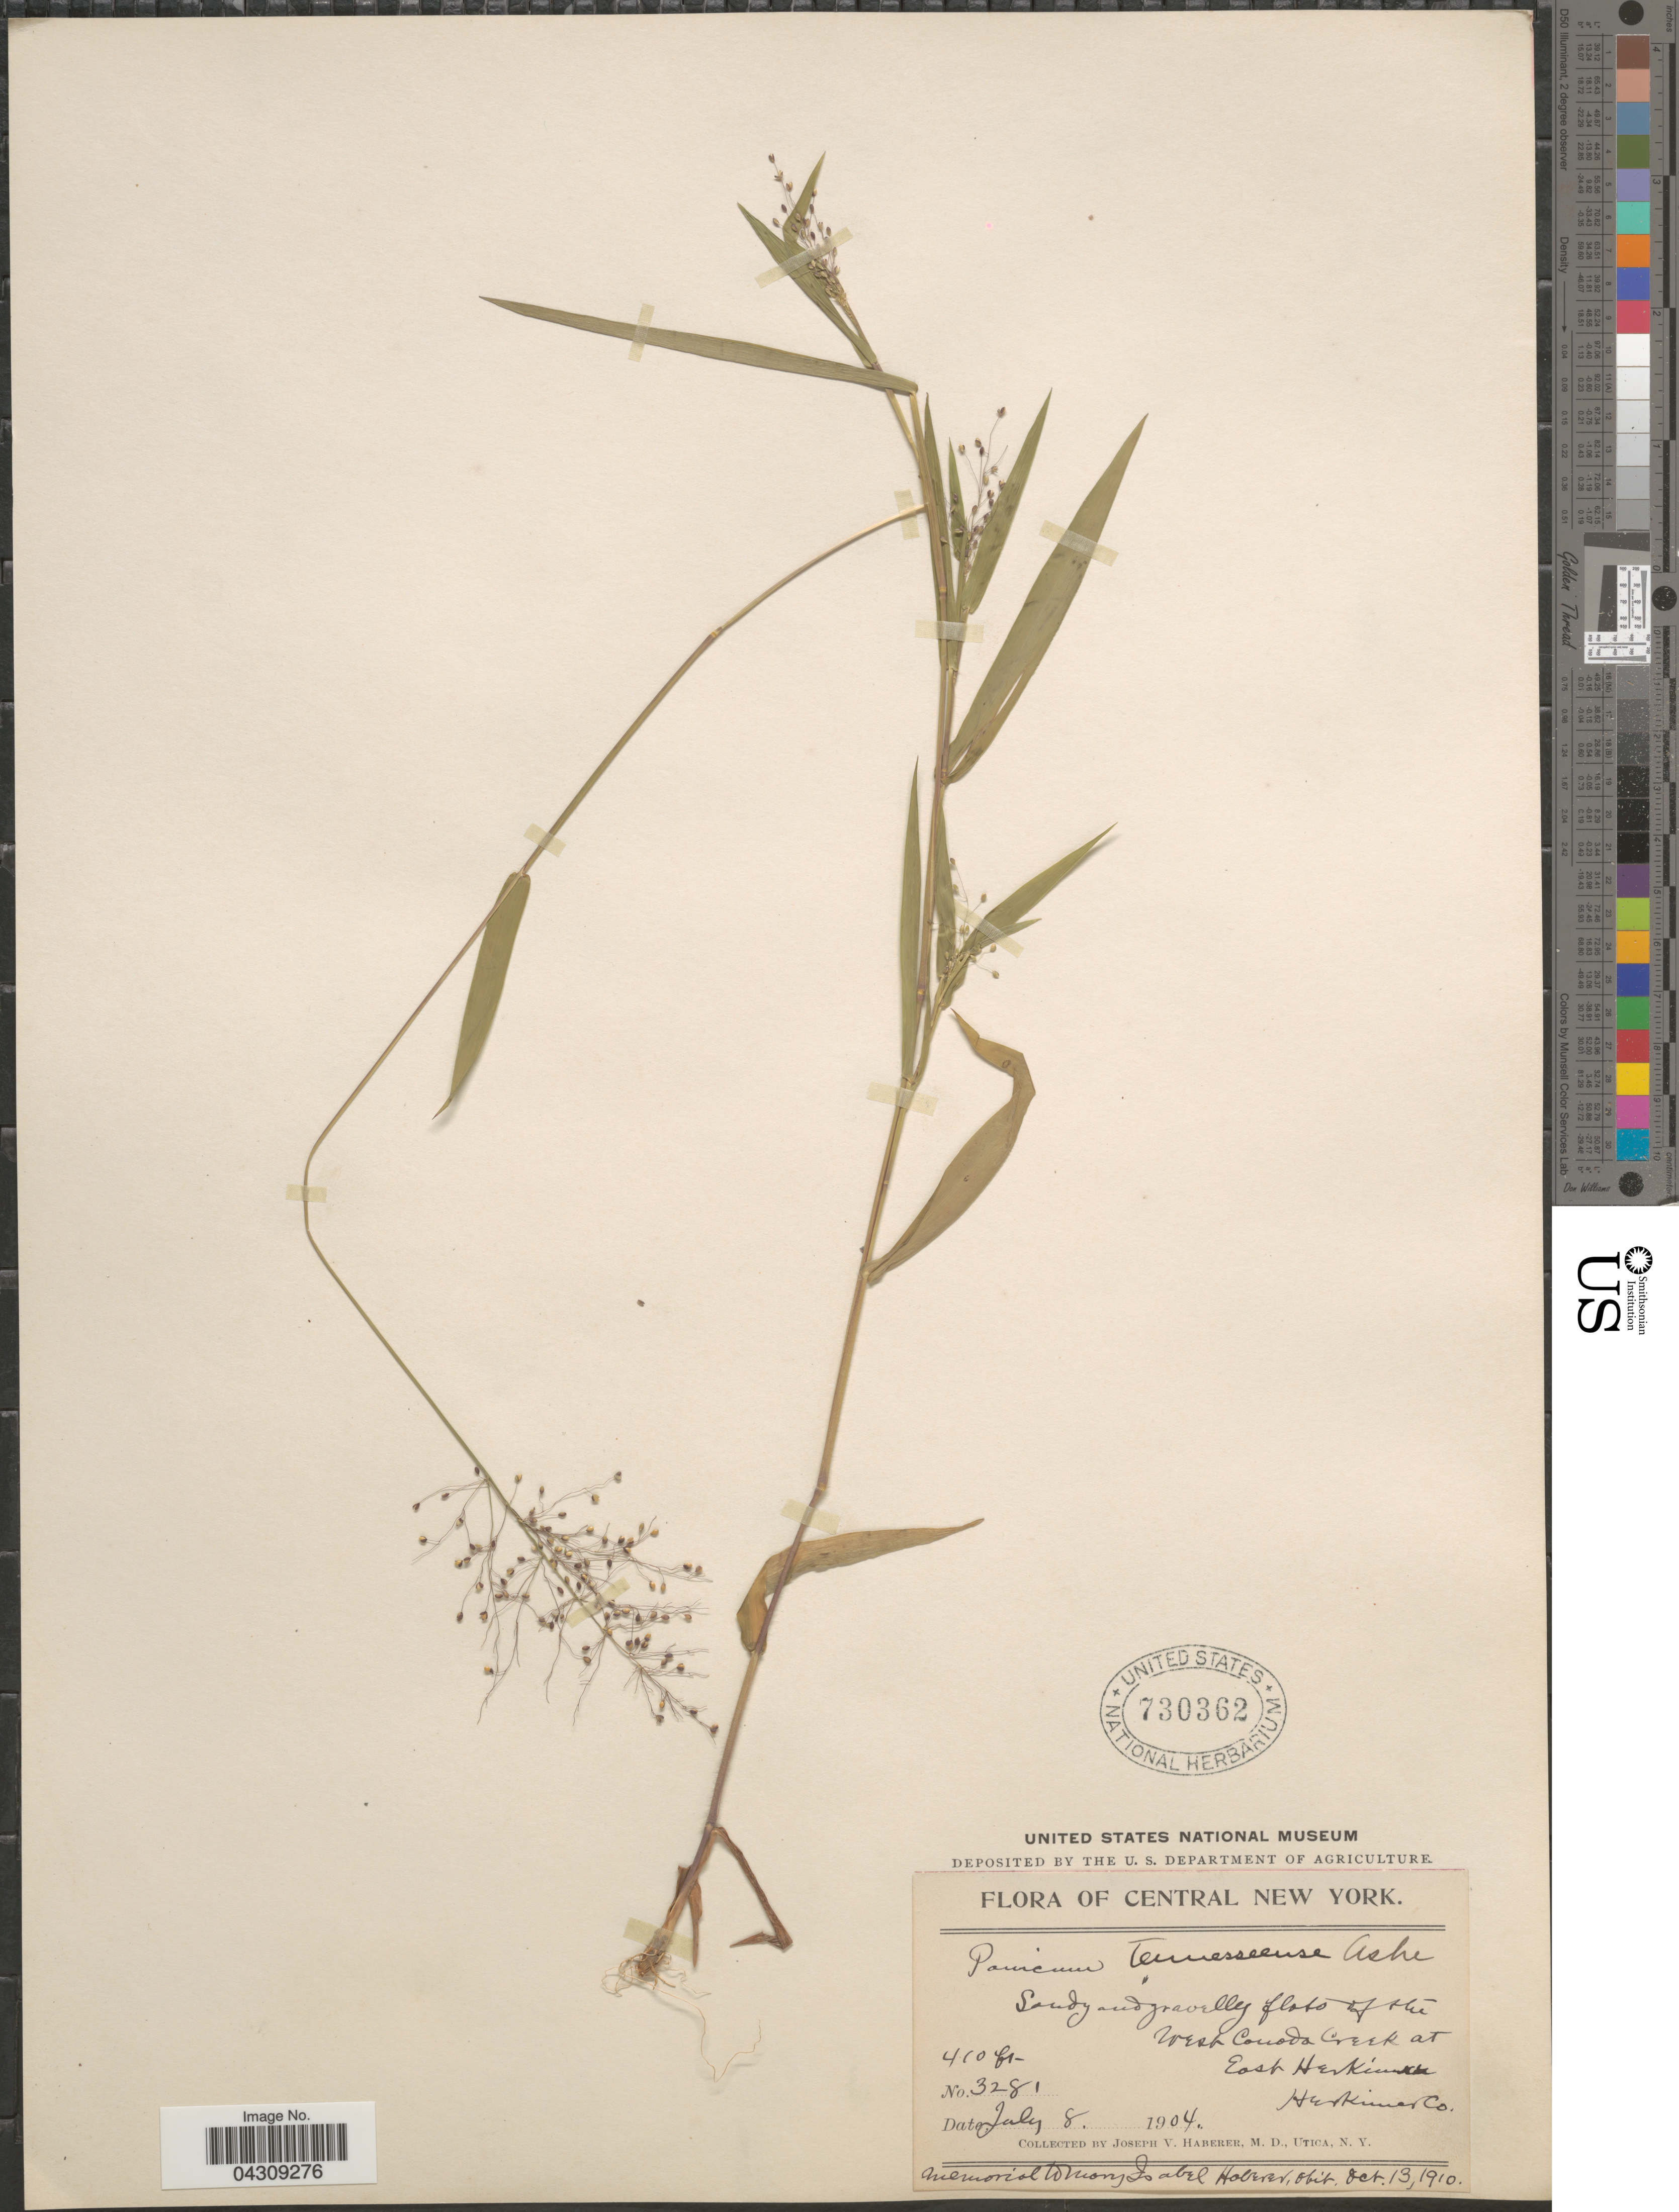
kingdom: Plantae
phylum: Tracheophyta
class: Liliopsida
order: Poales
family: Poaceae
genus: Dichanthelium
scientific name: Dichanthelium acuminatum var. acuminatum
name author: (Sw.) Gould & C.A. Clark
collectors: J. V. Haberer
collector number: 3281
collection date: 1904-07-08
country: United States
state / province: New York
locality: Central New York. Sandy and gravelly flats of the West Conoda Creek at East Herkimer, Herkimer Co.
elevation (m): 125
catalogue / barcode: US 730362